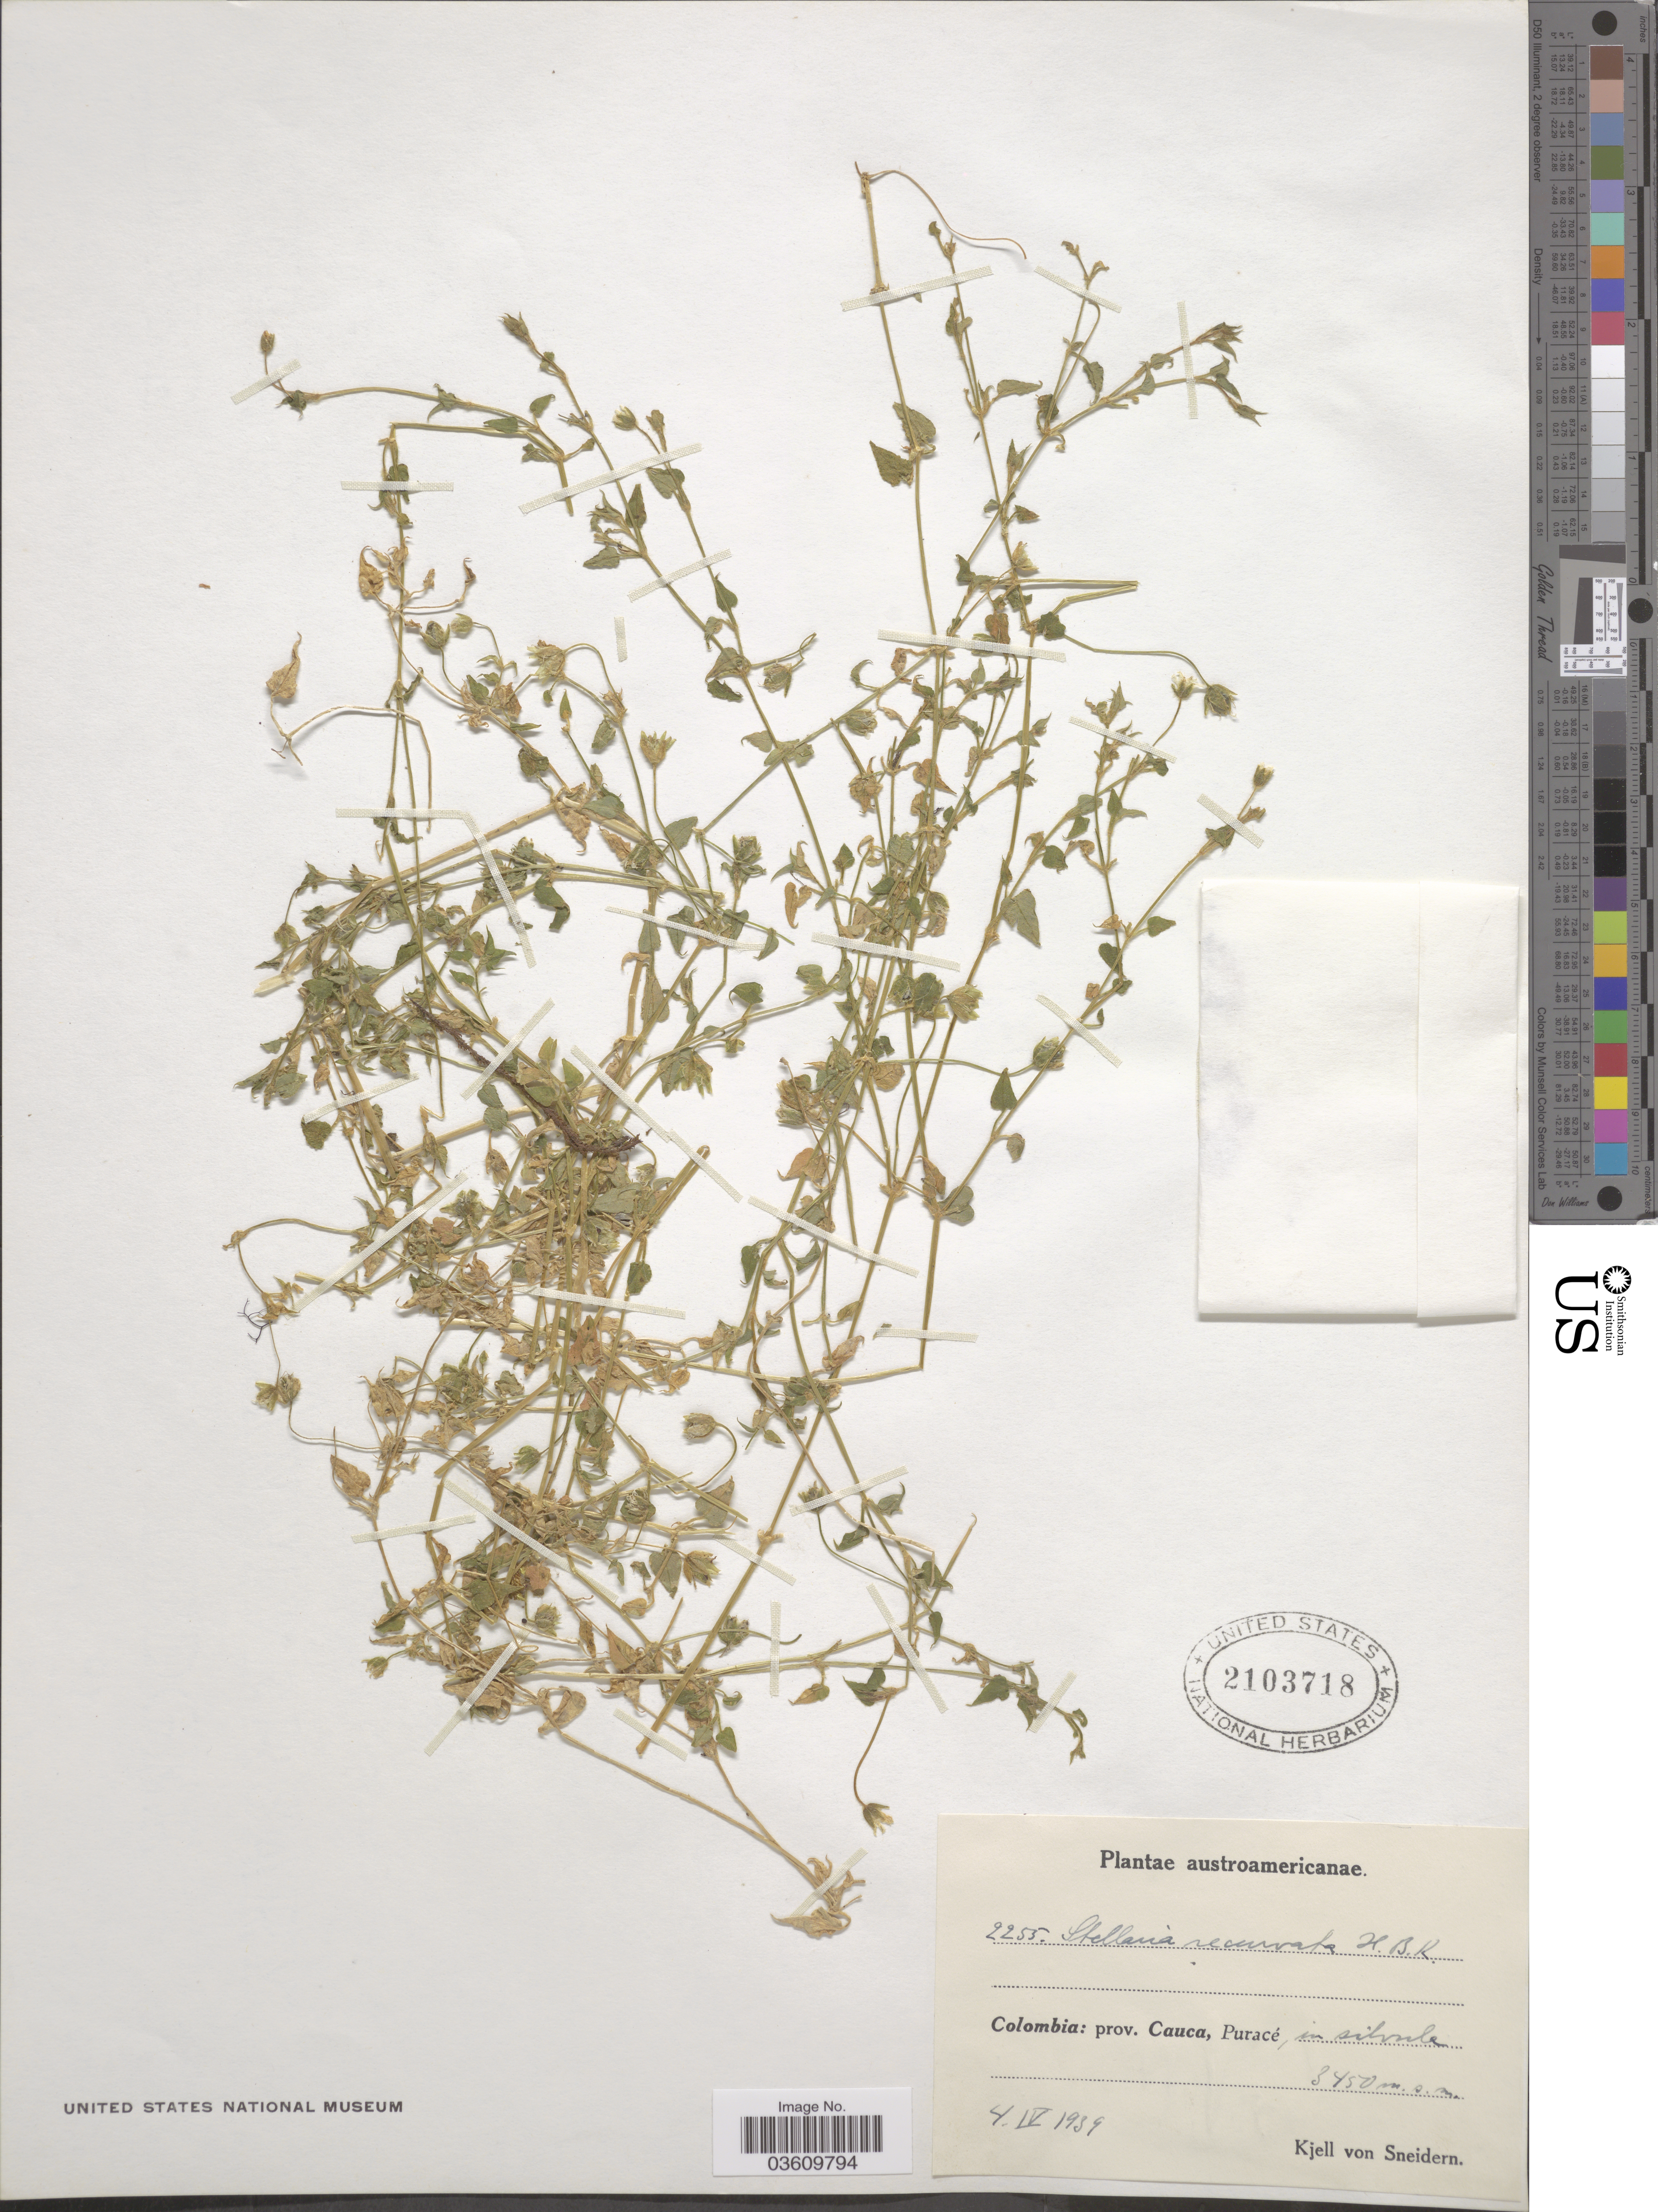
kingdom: Plantae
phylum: Tracheophyta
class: Magnoliopsida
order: Caryophyllales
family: Caryophyllaceae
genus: Stellaria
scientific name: Stellaria recurvata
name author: Willd. ex Schltdl.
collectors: K. von Sneidern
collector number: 2255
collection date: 1939-04-04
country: Colombia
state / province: Cauca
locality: Puracé.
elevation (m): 3450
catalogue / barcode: US 2103718